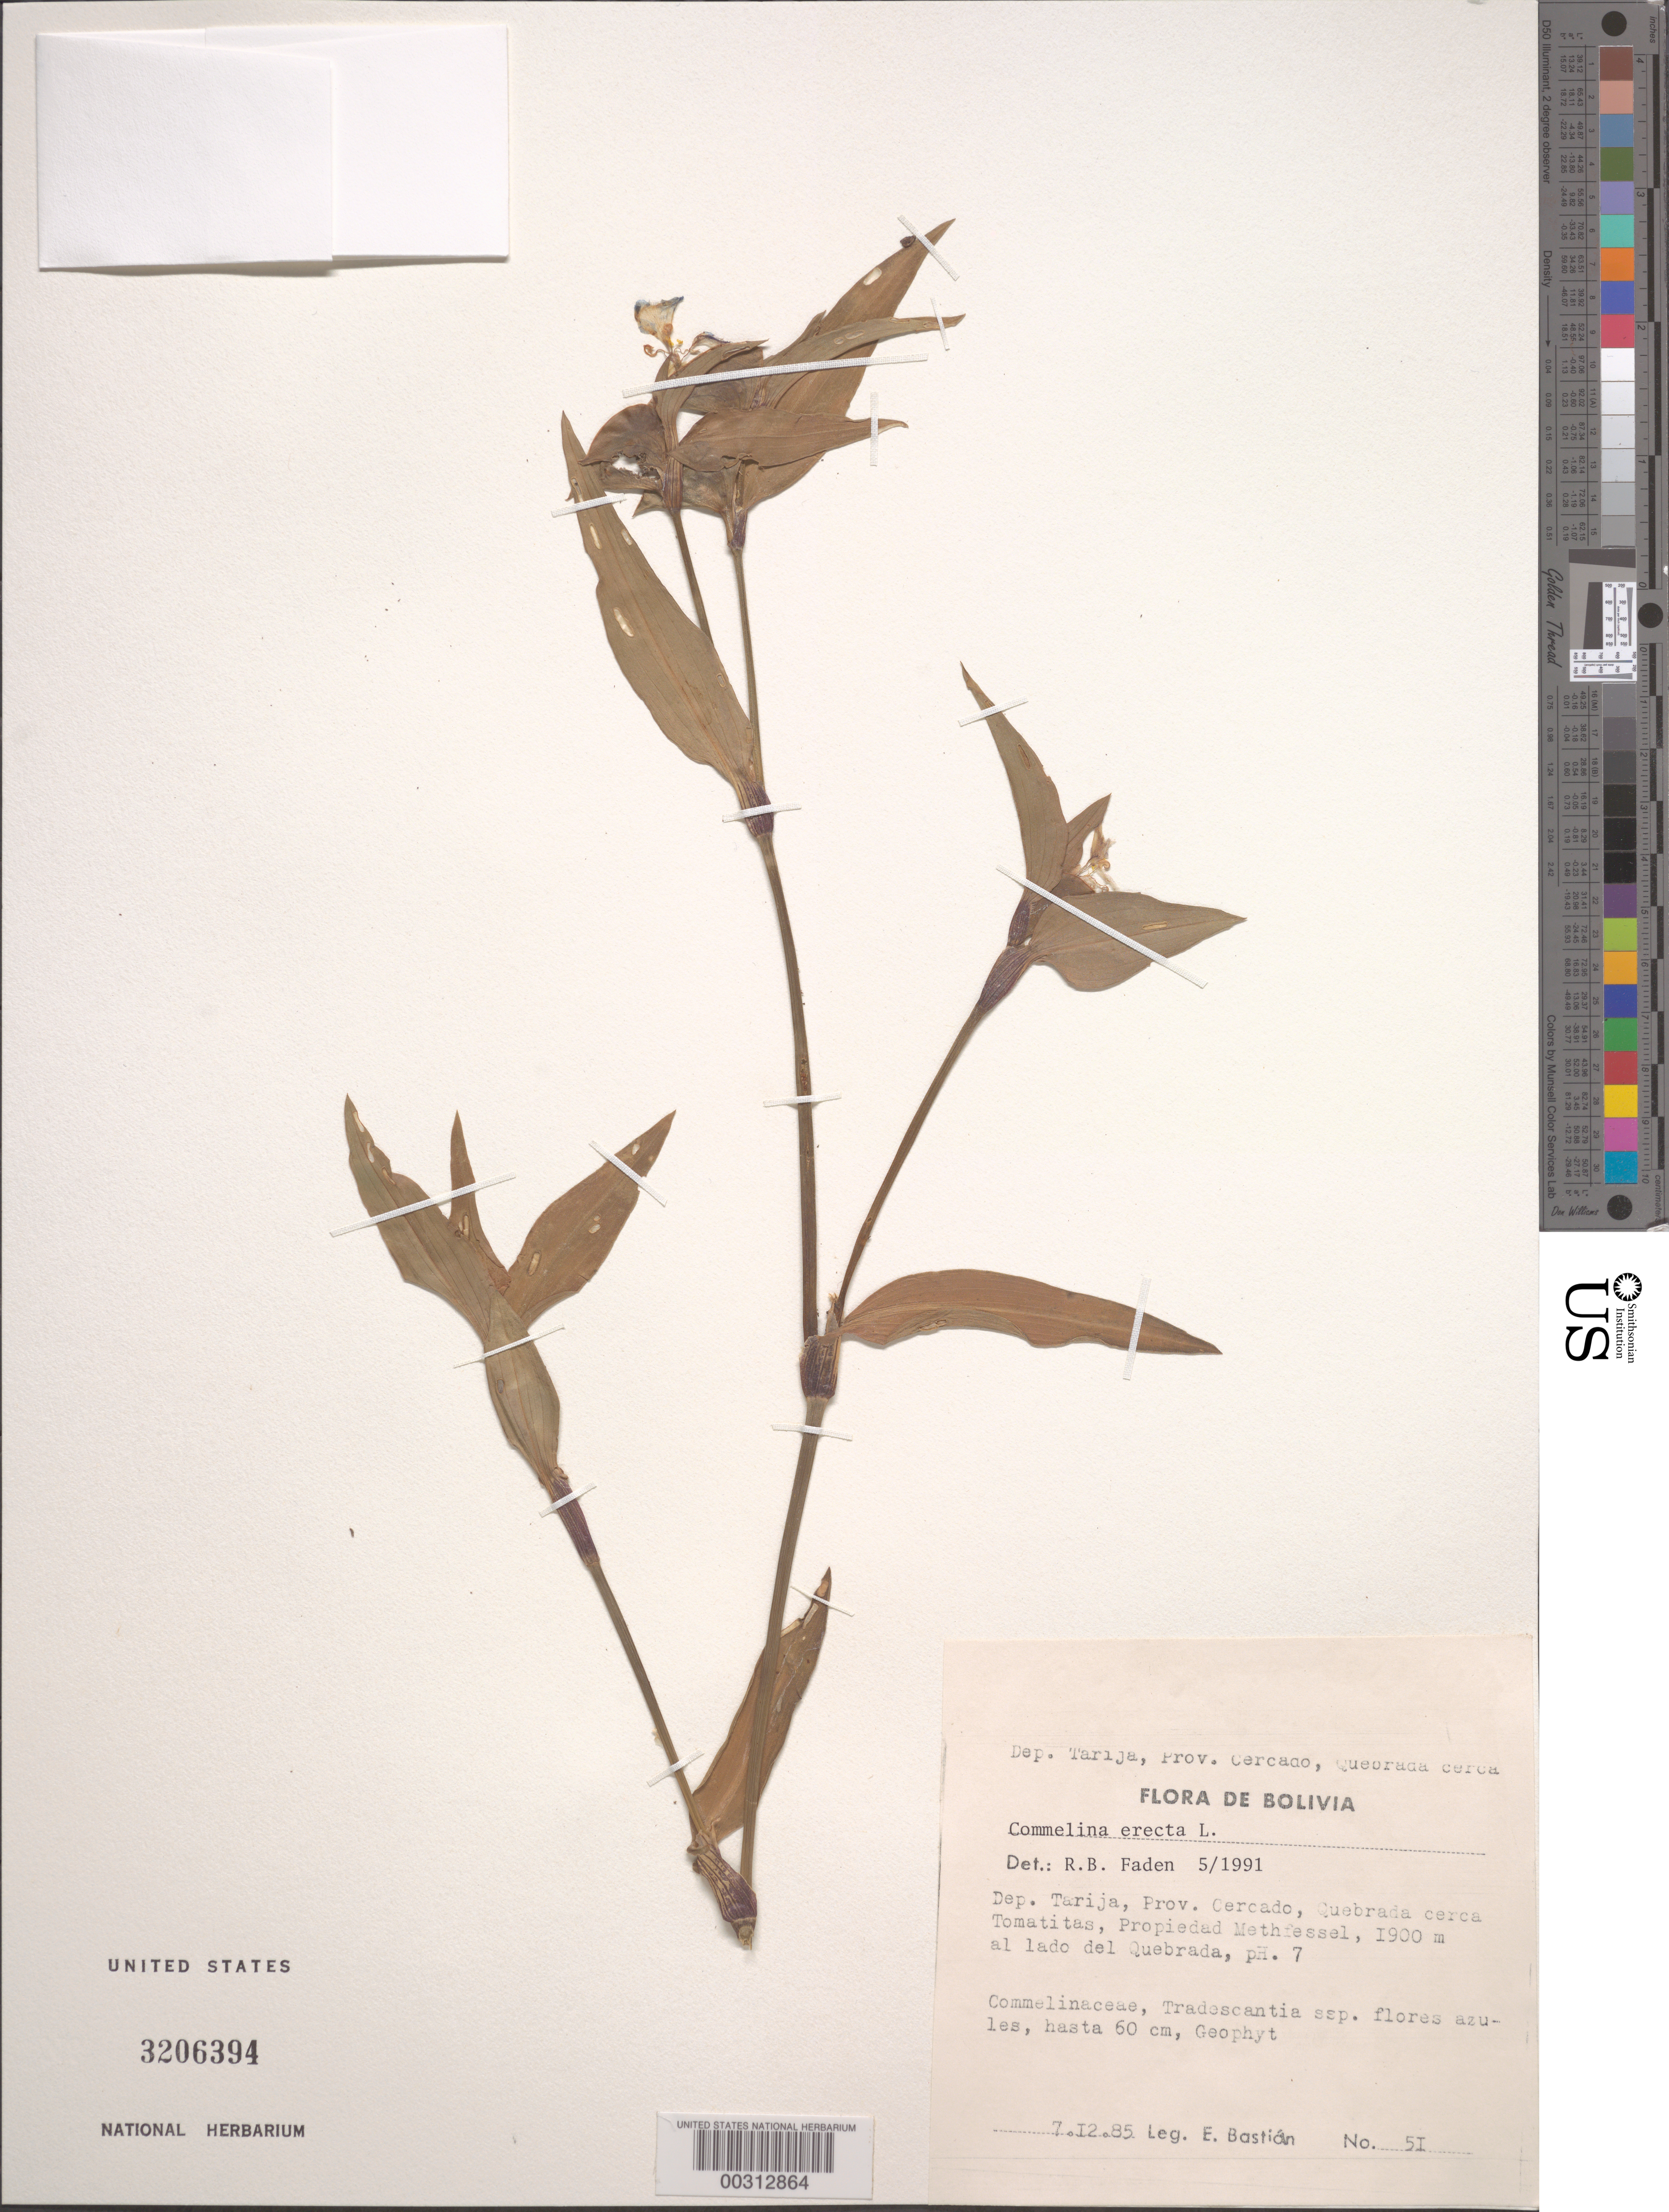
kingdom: Plantae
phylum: Tracheophyta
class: Liliopsida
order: Commelinales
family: Commelinaceae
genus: Commelina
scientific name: Commelina erecta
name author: L.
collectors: E. Bastion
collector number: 51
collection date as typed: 07 Dec 1985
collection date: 1985-12-07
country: Bolivia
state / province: Tarija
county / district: Cercado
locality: Tomatitas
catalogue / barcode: US 3206394